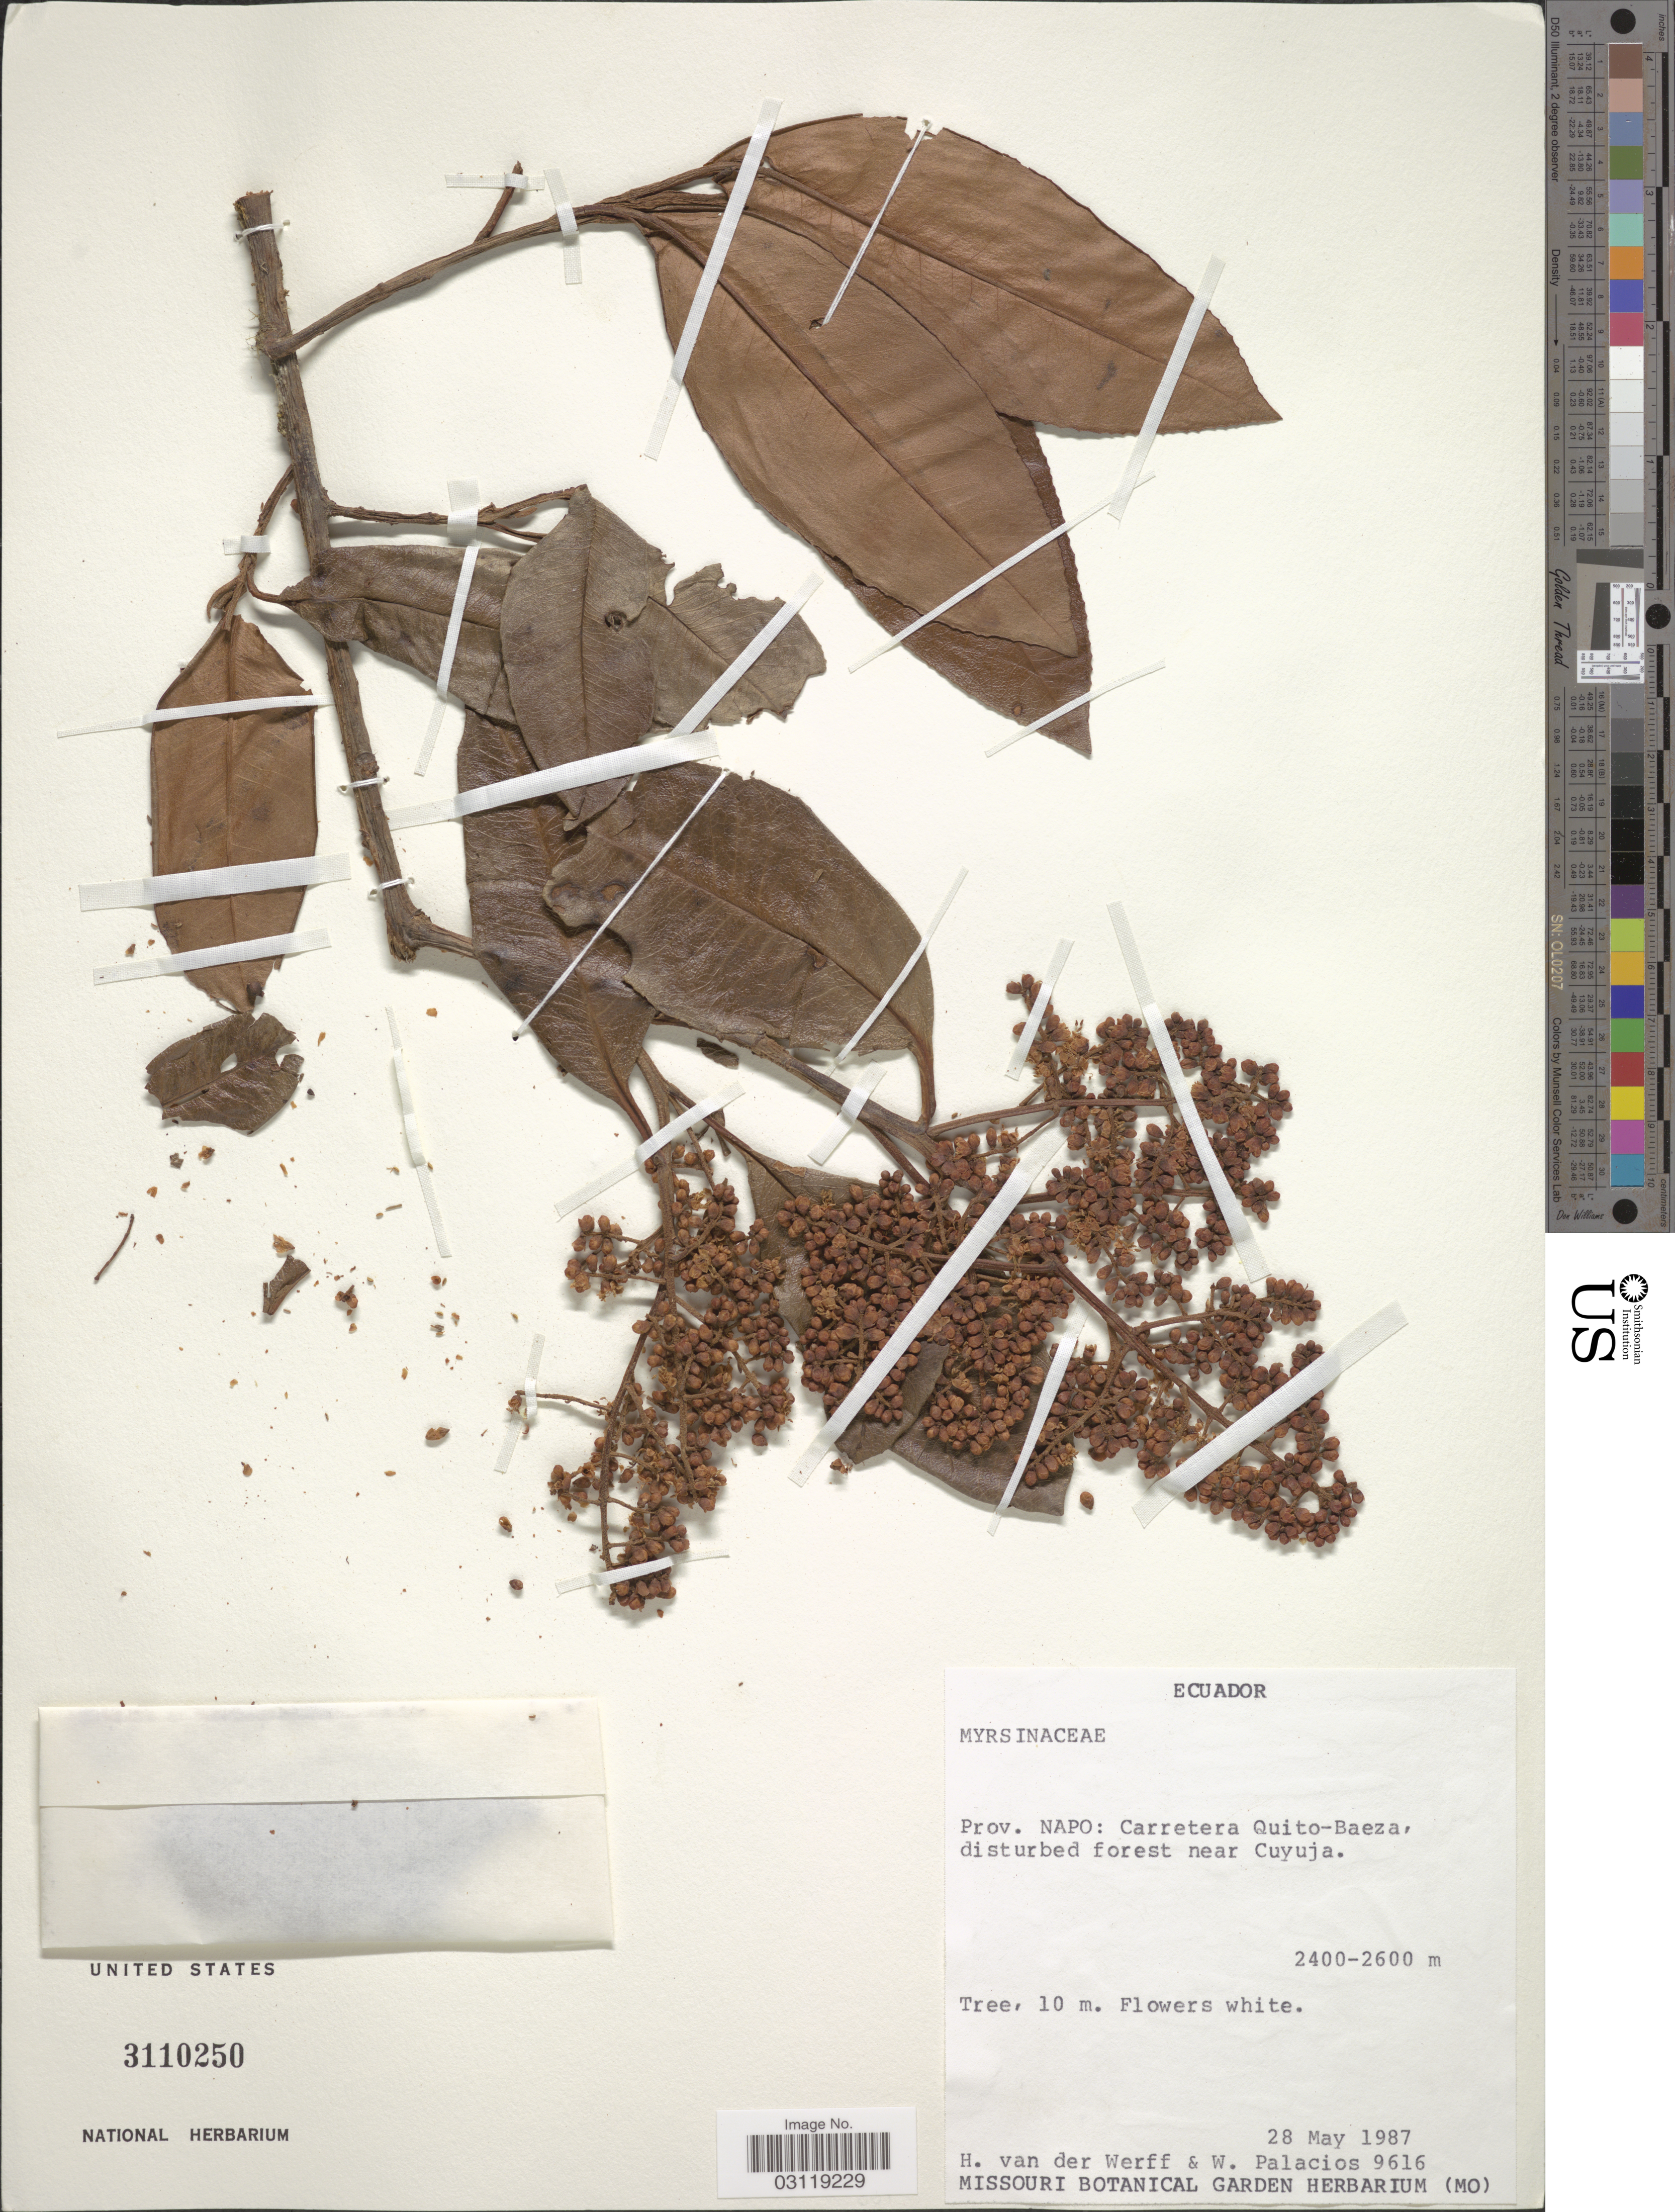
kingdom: Plantae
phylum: Tracheophyta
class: Magnoliopsida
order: Ericales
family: Primulaceae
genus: Geissanthus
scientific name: Geissanthus sp.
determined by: Pipoly, J. J.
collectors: H. van der Werff & W. Palacios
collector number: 9616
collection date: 1987-05-28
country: Ecuador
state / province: Napo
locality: Carretera Quito-Baeza, disturbed forest near Cuyuja.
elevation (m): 2400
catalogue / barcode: US 3110250